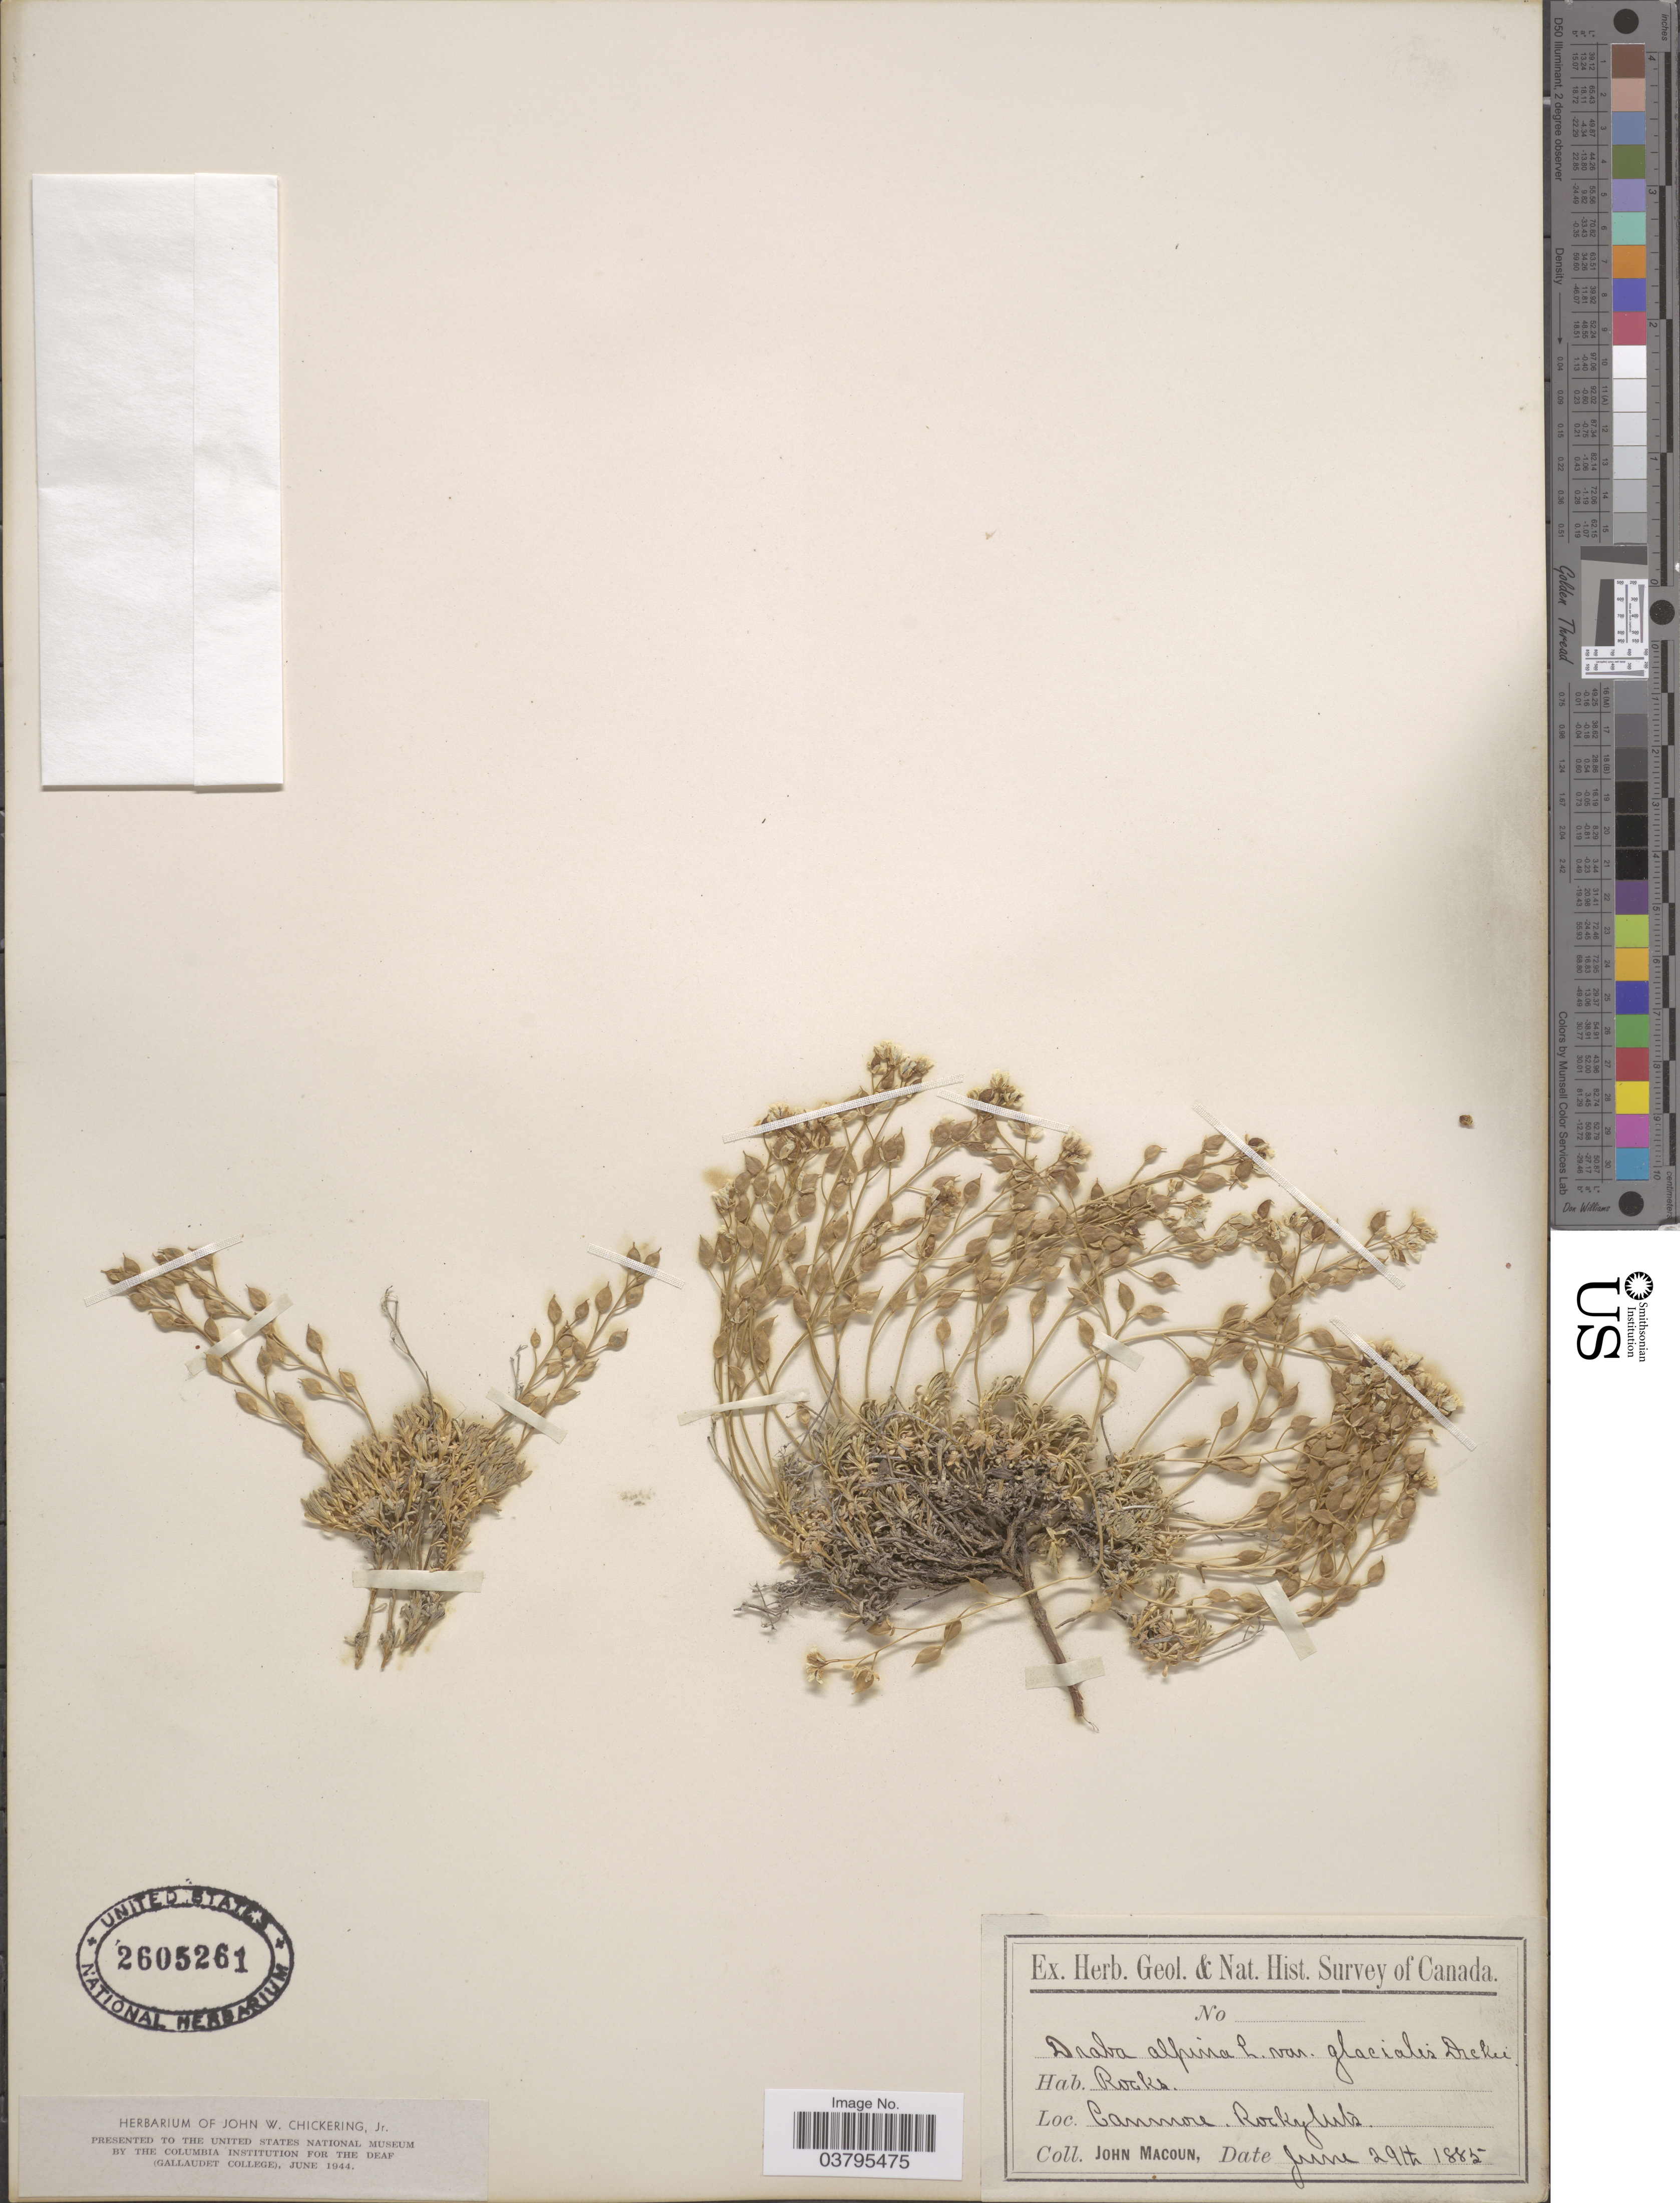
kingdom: Plantae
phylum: Tracheophyta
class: Magnoliopsida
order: Brassicales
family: Brassicaceae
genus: Draba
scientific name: Draba alpina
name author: L.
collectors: J. Macoun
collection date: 1885-06-29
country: Canada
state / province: Alberta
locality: Canmore. Rocky Mts.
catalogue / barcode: US 2605261